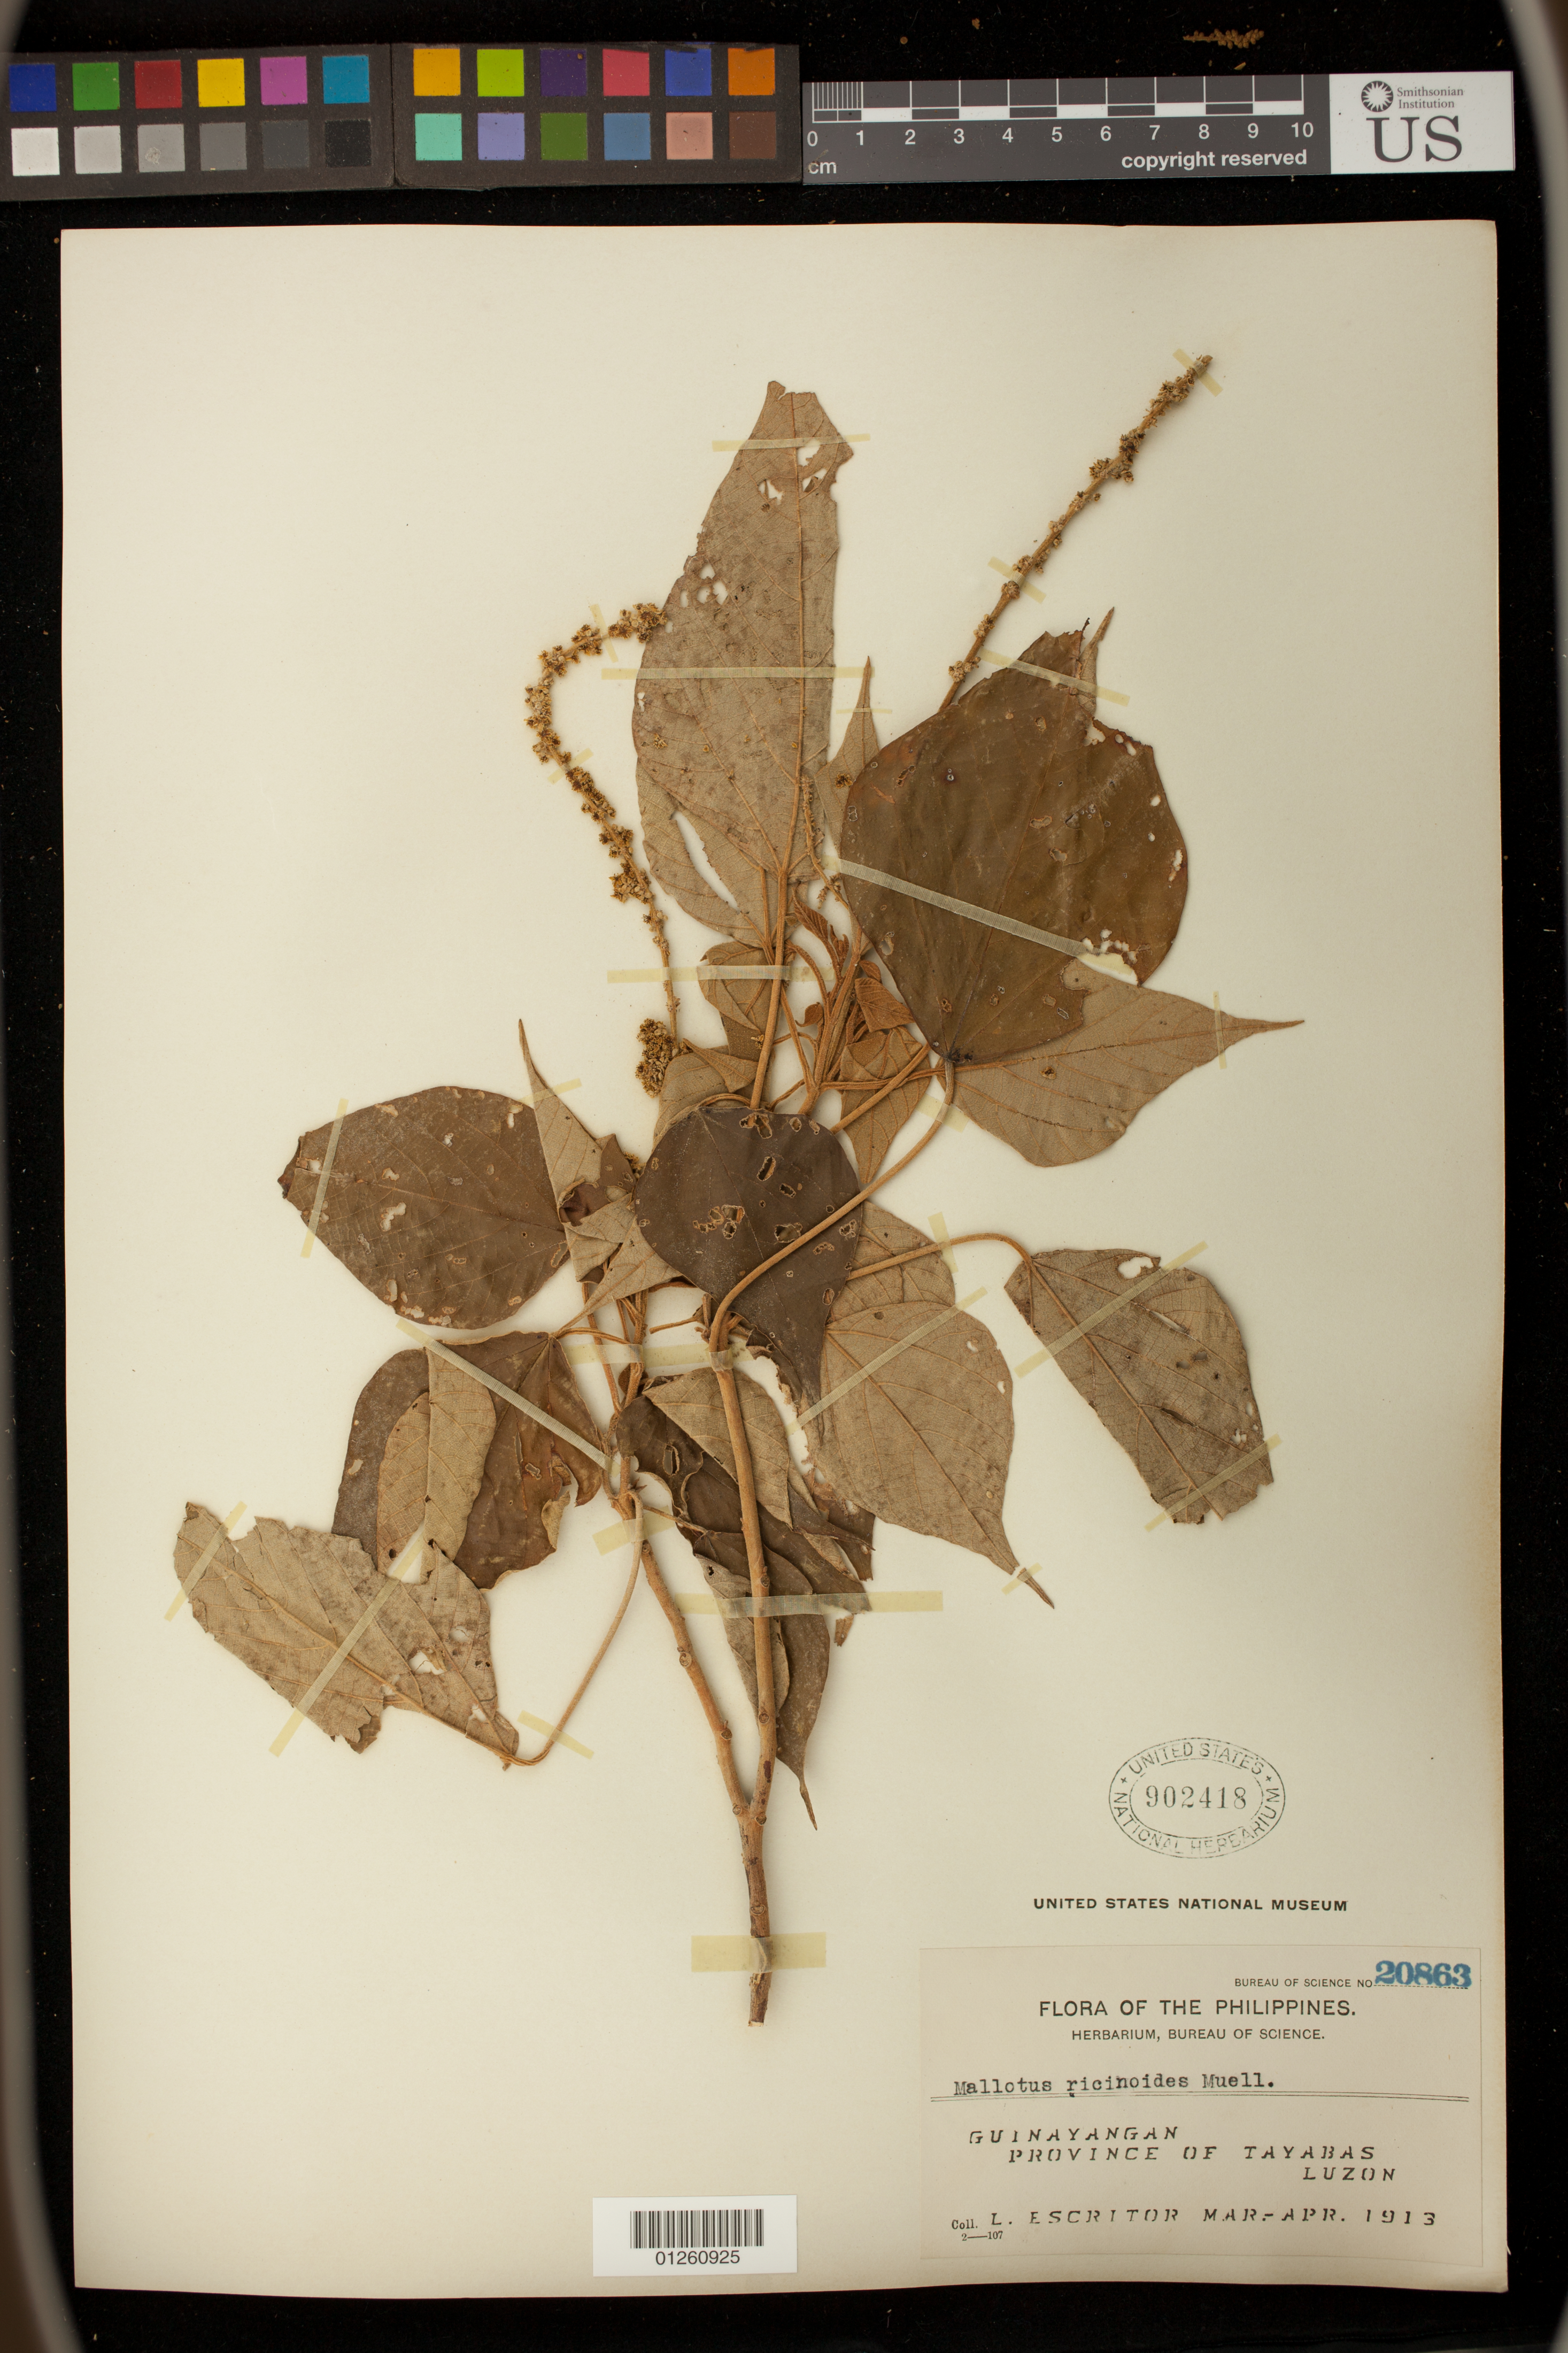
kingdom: Plantae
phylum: Tracheophyta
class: Magnoliopsida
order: Malpighiales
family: Euphorbiaceae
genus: Mallotus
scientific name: Mallotus ricinoides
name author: (Pers.) Müll. Arg.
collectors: L. Escritor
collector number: Bur. Sci. 20863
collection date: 1913-03/1913-04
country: Philippines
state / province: Calabarzon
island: Luzon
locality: Guinayangan, Province of Tayabas, Luzon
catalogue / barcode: US 902418